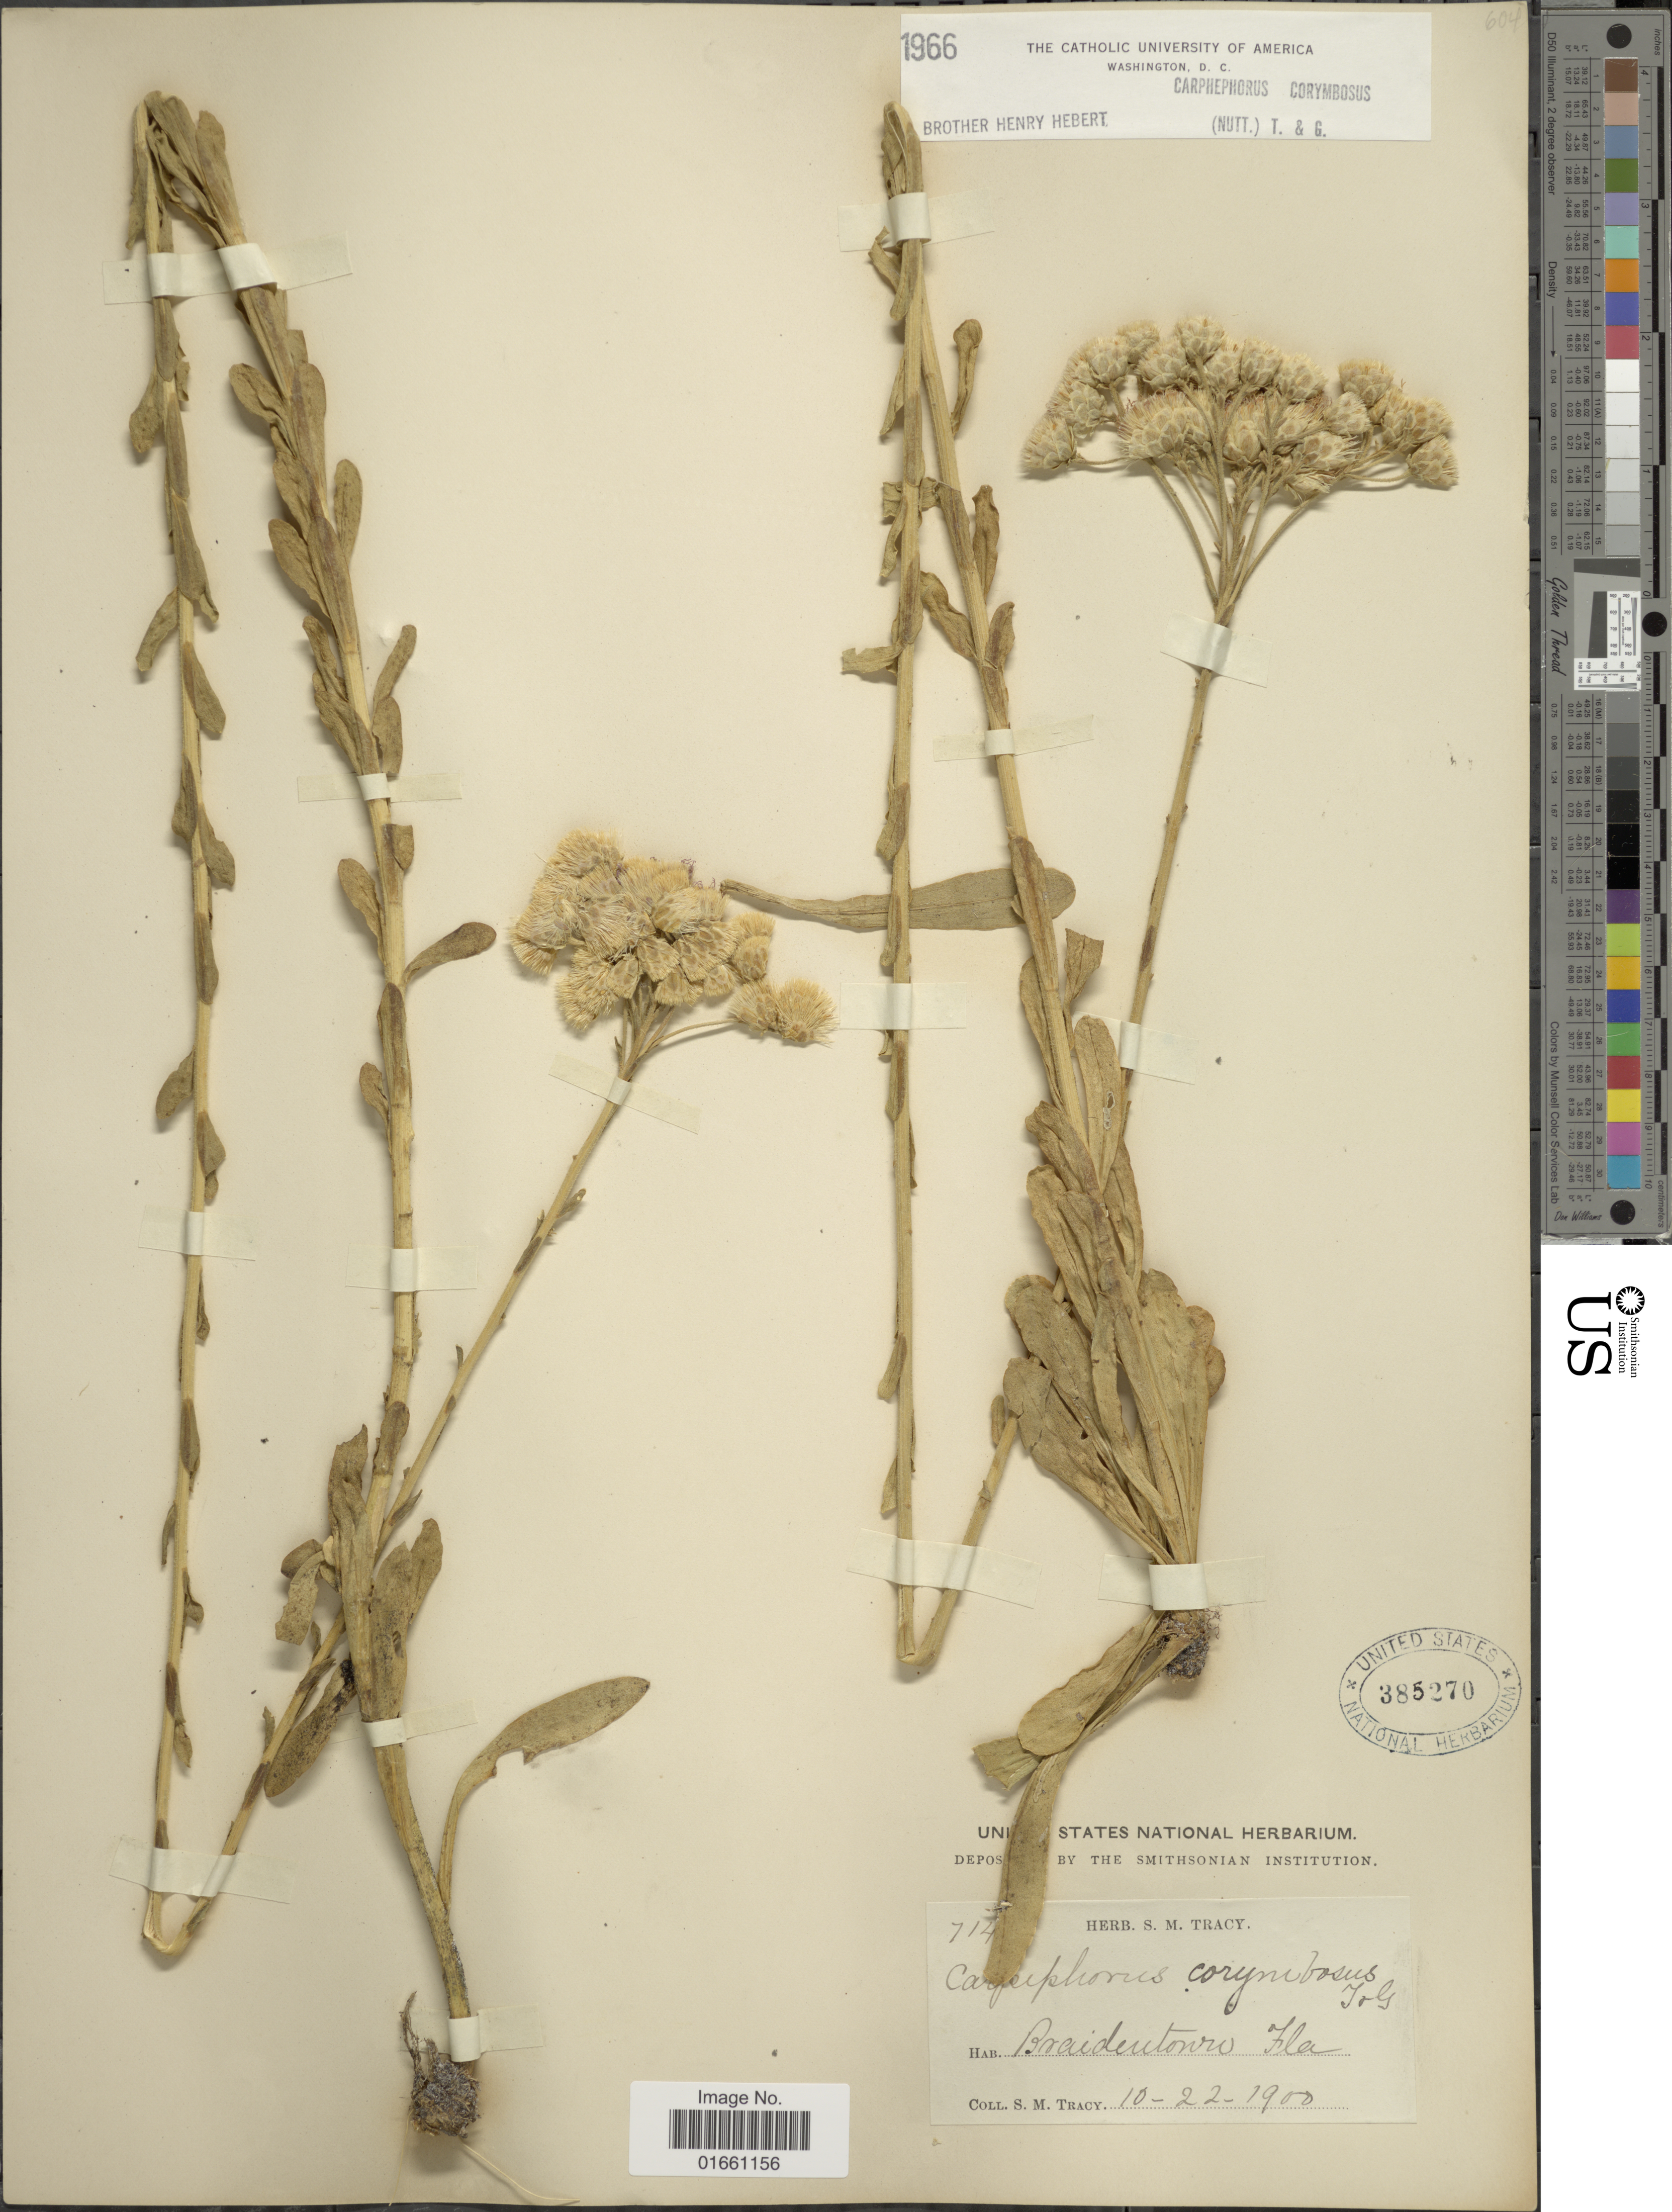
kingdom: Plantae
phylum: Tracheophyta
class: Magnoliopsida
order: Asterales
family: Asteraceae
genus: Carphephorus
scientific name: Carphephorus corymbosus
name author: (Nutt.) Torr. & A. Gray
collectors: S. M. Tracy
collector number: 714!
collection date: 1900-10-22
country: United States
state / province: Florida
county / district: Manatee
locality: Braidentown.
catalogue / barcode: US 385270